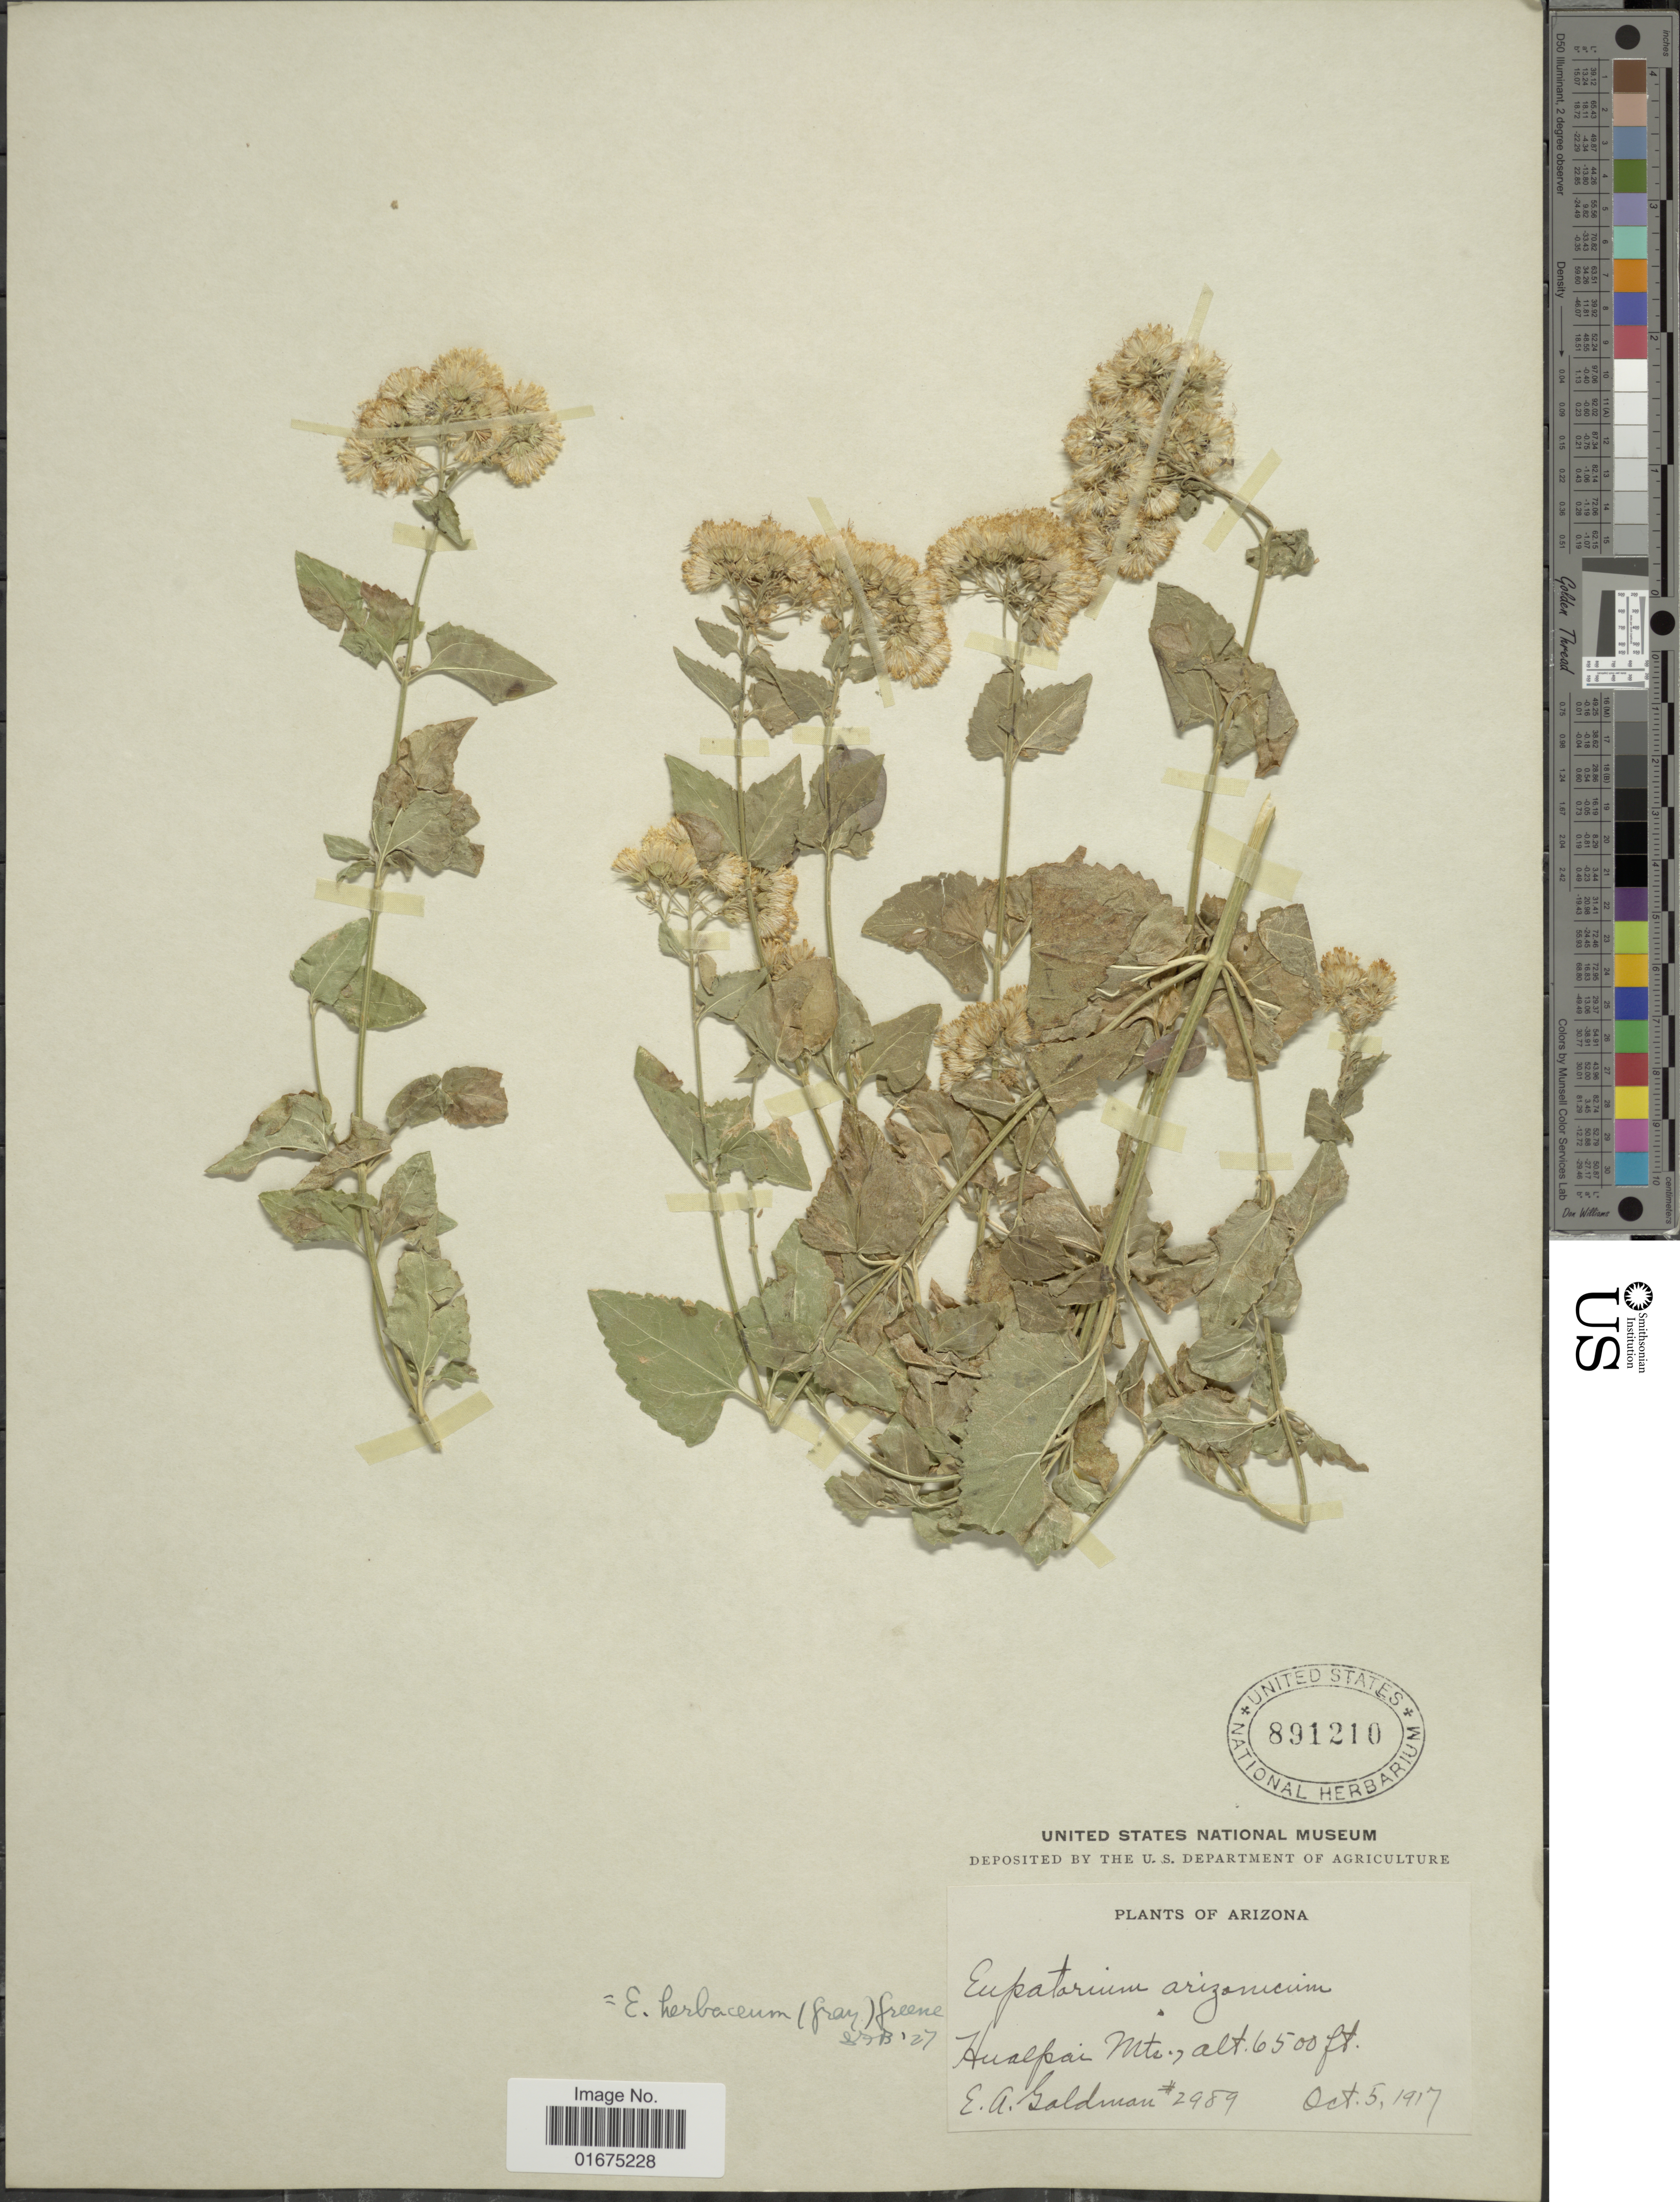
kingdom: Plantae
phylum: Tracheophyta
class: Magnoliopsida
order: Asterales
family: Asteraceae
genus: Ageratina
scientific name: Ageratina herbacea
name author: (A. Gray) R.M. King & H. Rob.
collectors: E. A. Goldman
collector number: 2989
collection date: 1917-10-05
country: United States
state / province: Arizona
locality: Hualapai Mts.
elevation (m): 1981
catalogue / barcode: US 891210